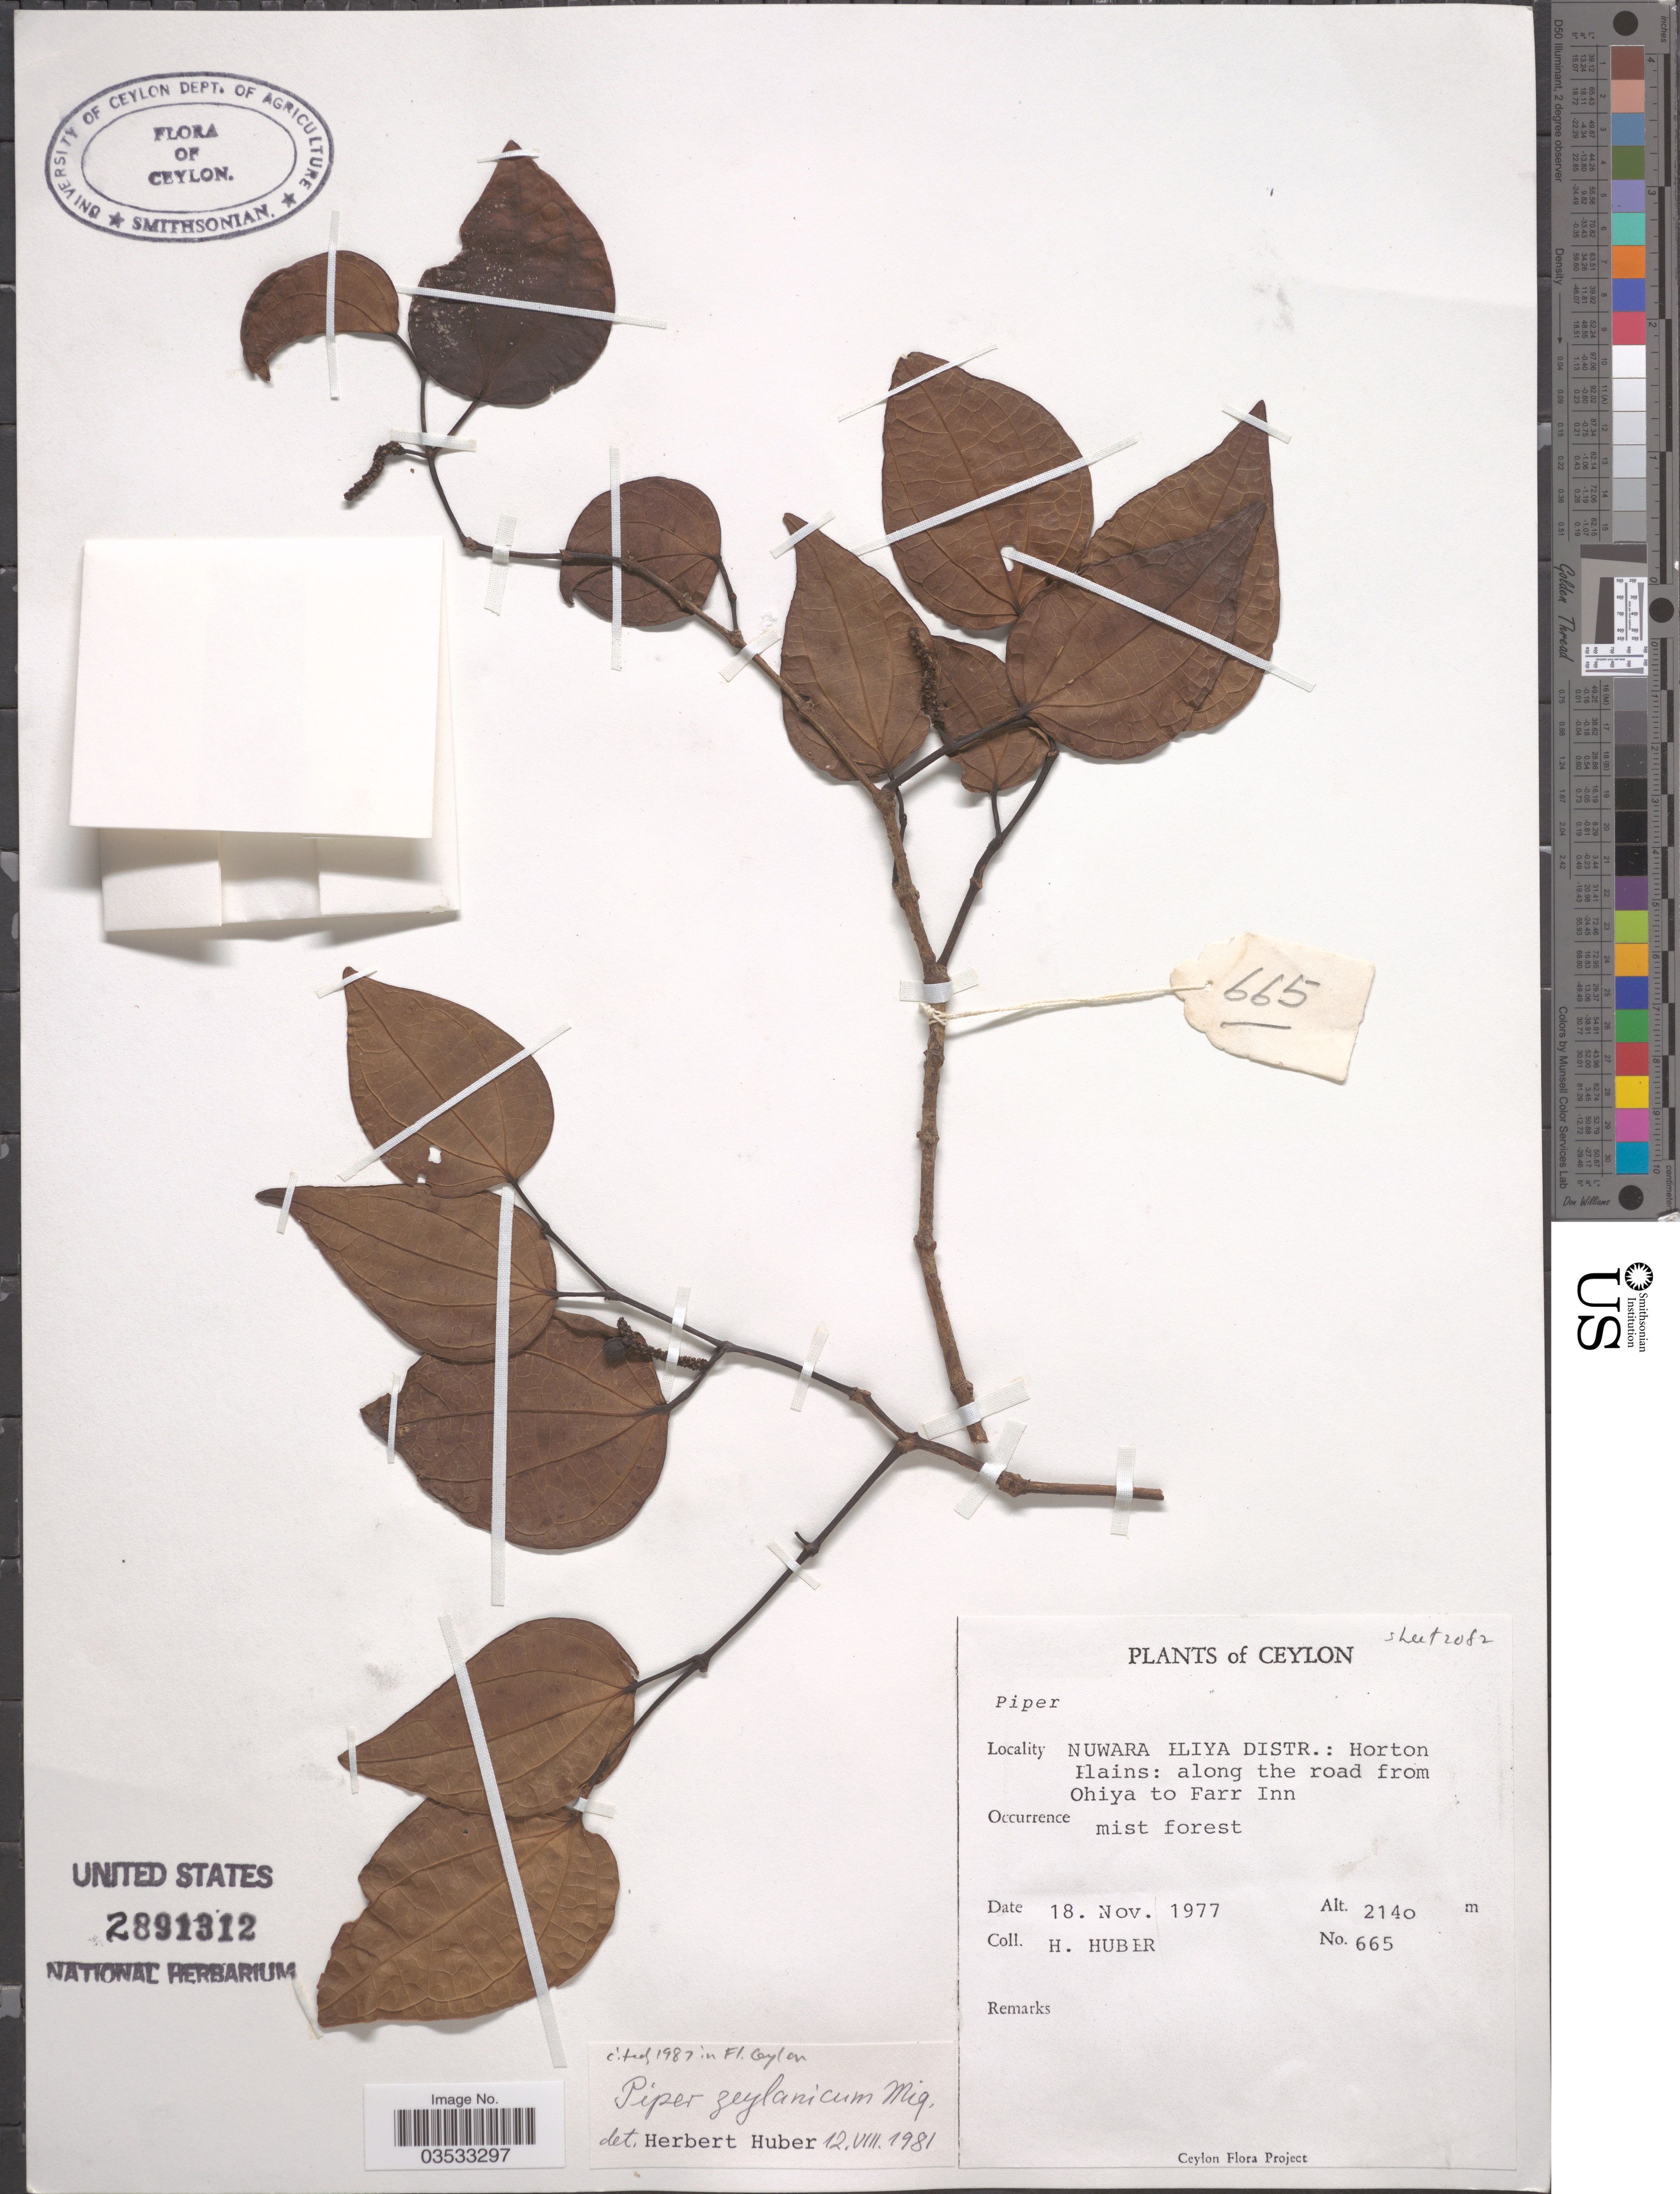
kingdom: Plantae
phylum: Tracheophyta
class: Magnoliopsida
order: Piperales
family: Piperaceae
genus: Piper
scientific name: Piper zeylanicum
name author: Miq.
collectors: H. Huber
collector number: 665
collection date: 1977-11-18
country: Sri Lanka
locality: Ceylon. Nuwara Eliya Distr; Horton Plains along the road from Ohiya to Farr Inn.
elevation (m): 2140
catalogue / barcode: US 2891312